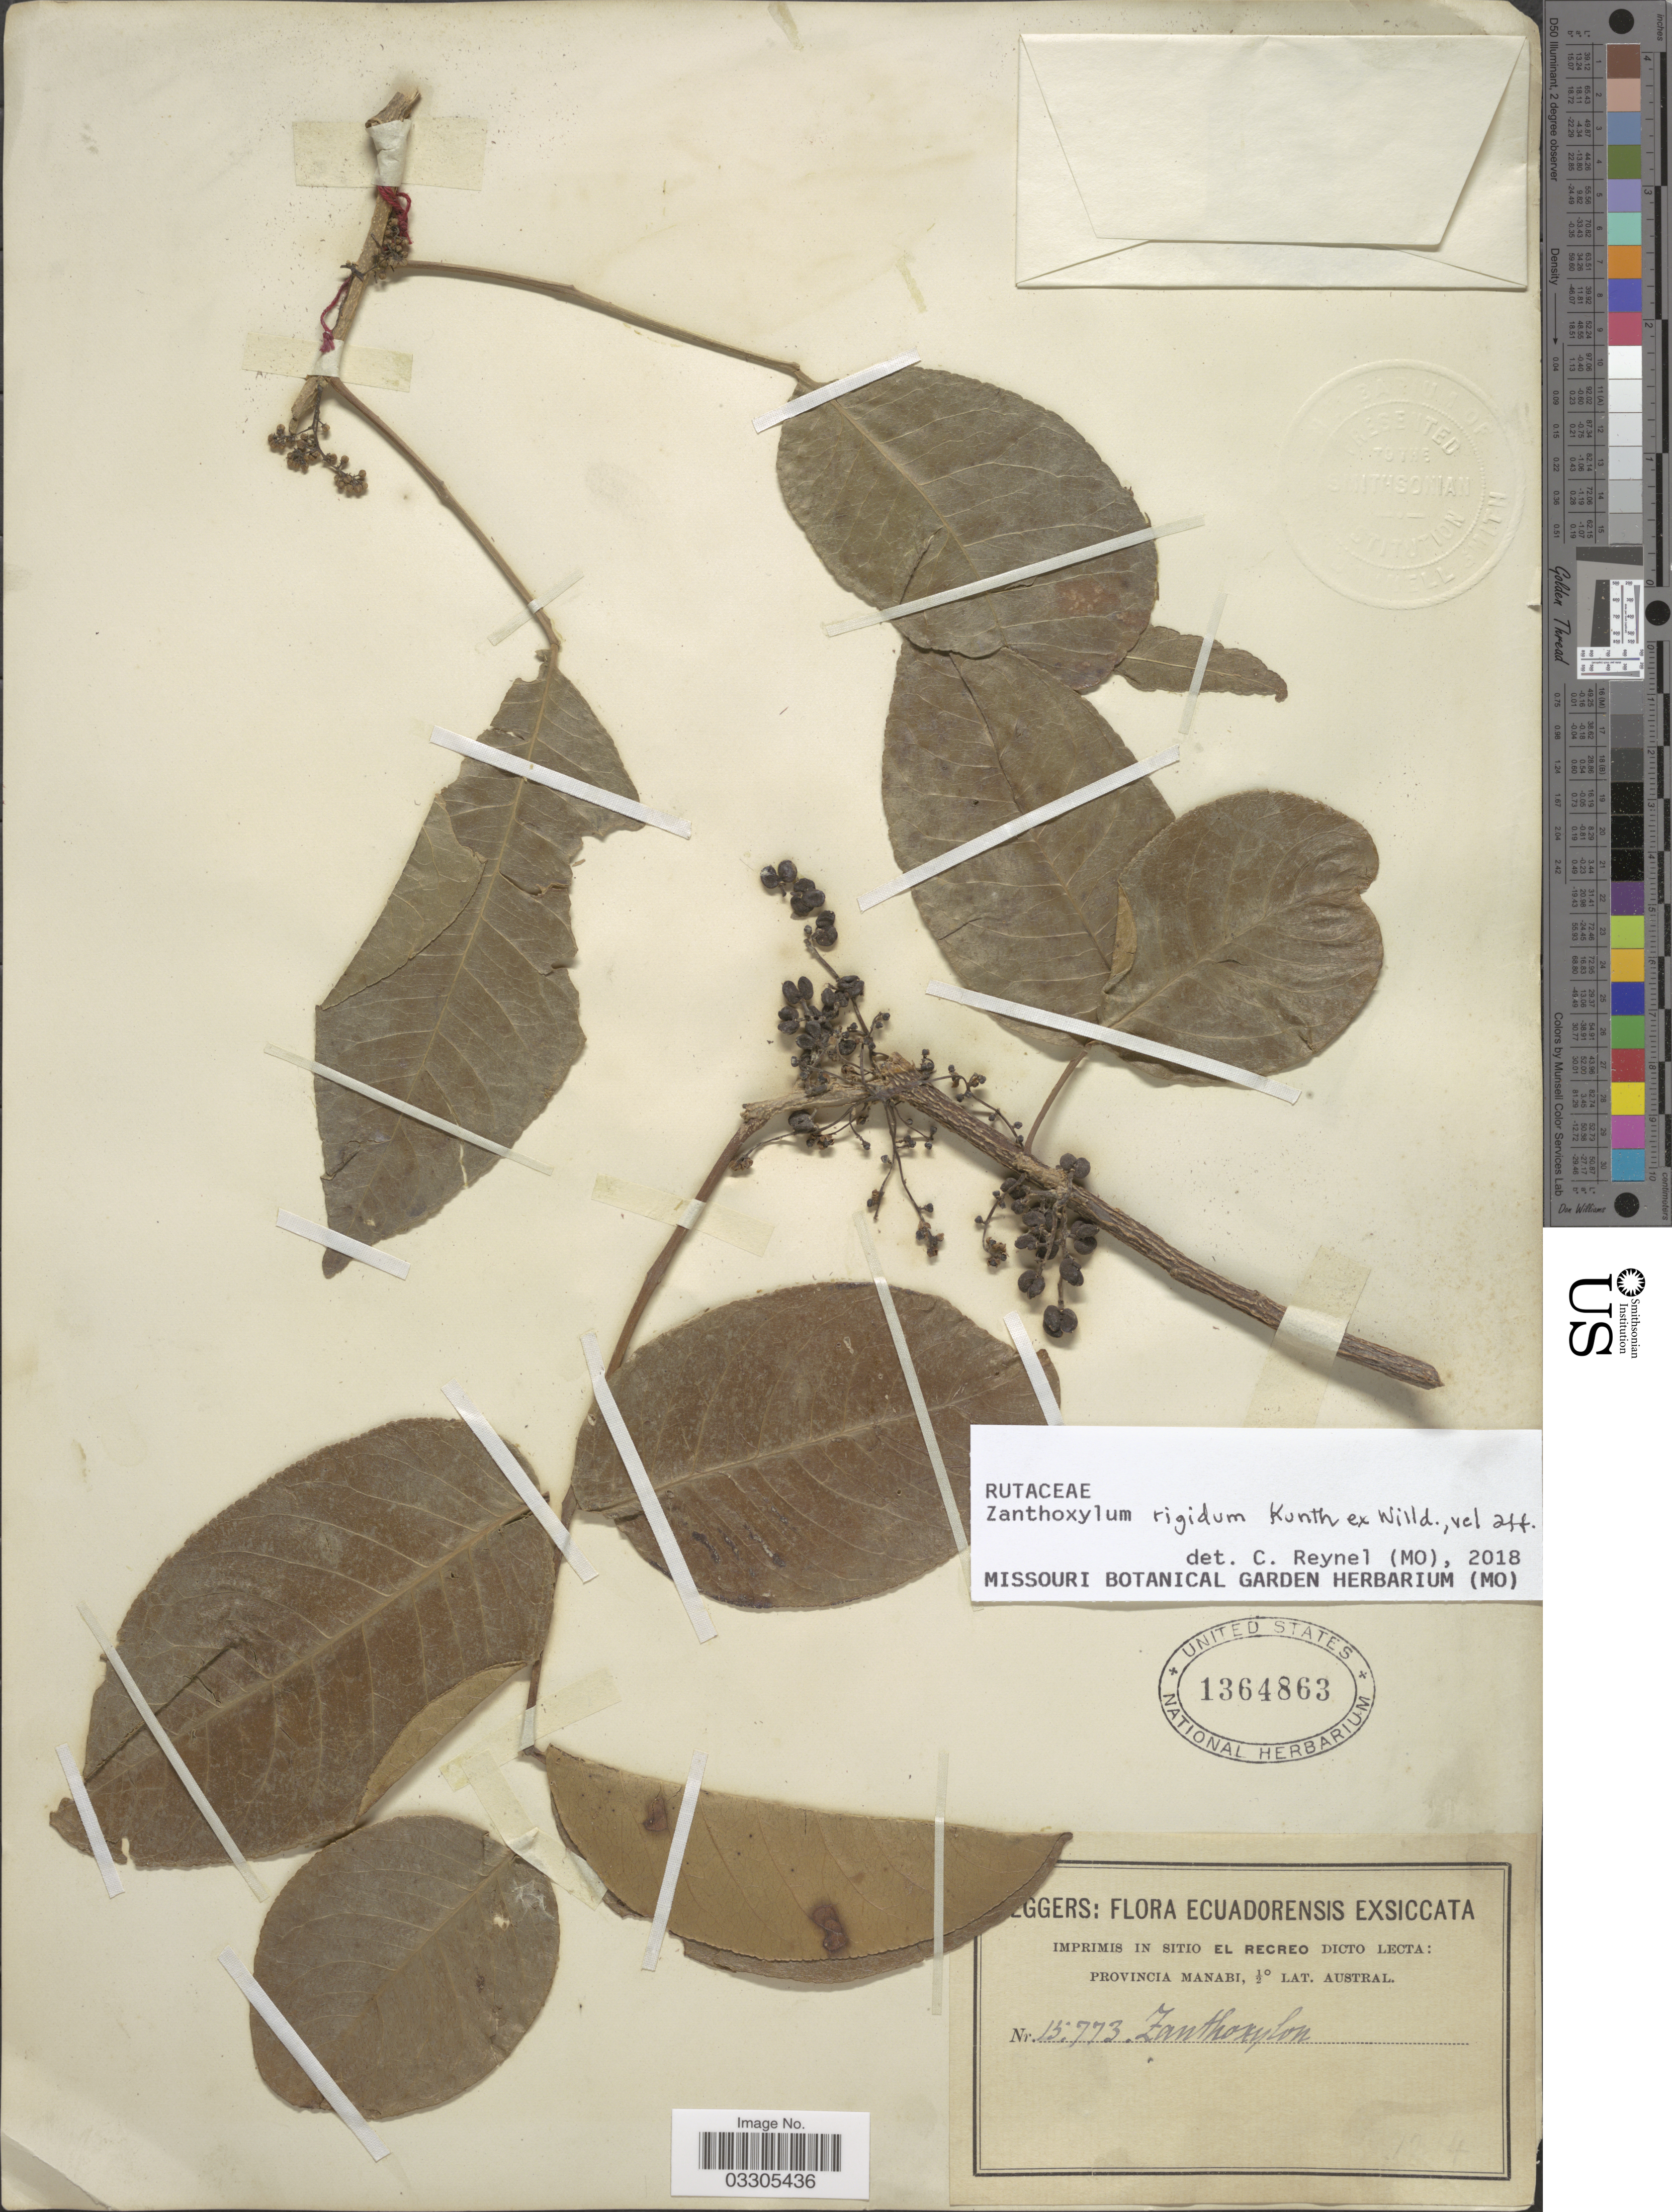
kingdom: Plantae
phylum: Tracheophyta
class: Magnoliopsida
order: Sapindales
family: Rutaceae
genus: Zanthoxylum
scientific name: Zanthoxylum rigidum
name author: Humb. & Bonpl. ex Willd.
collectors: -. Eggers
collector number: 15773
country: Ecuador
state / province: Manabí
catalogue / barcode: US 1364863